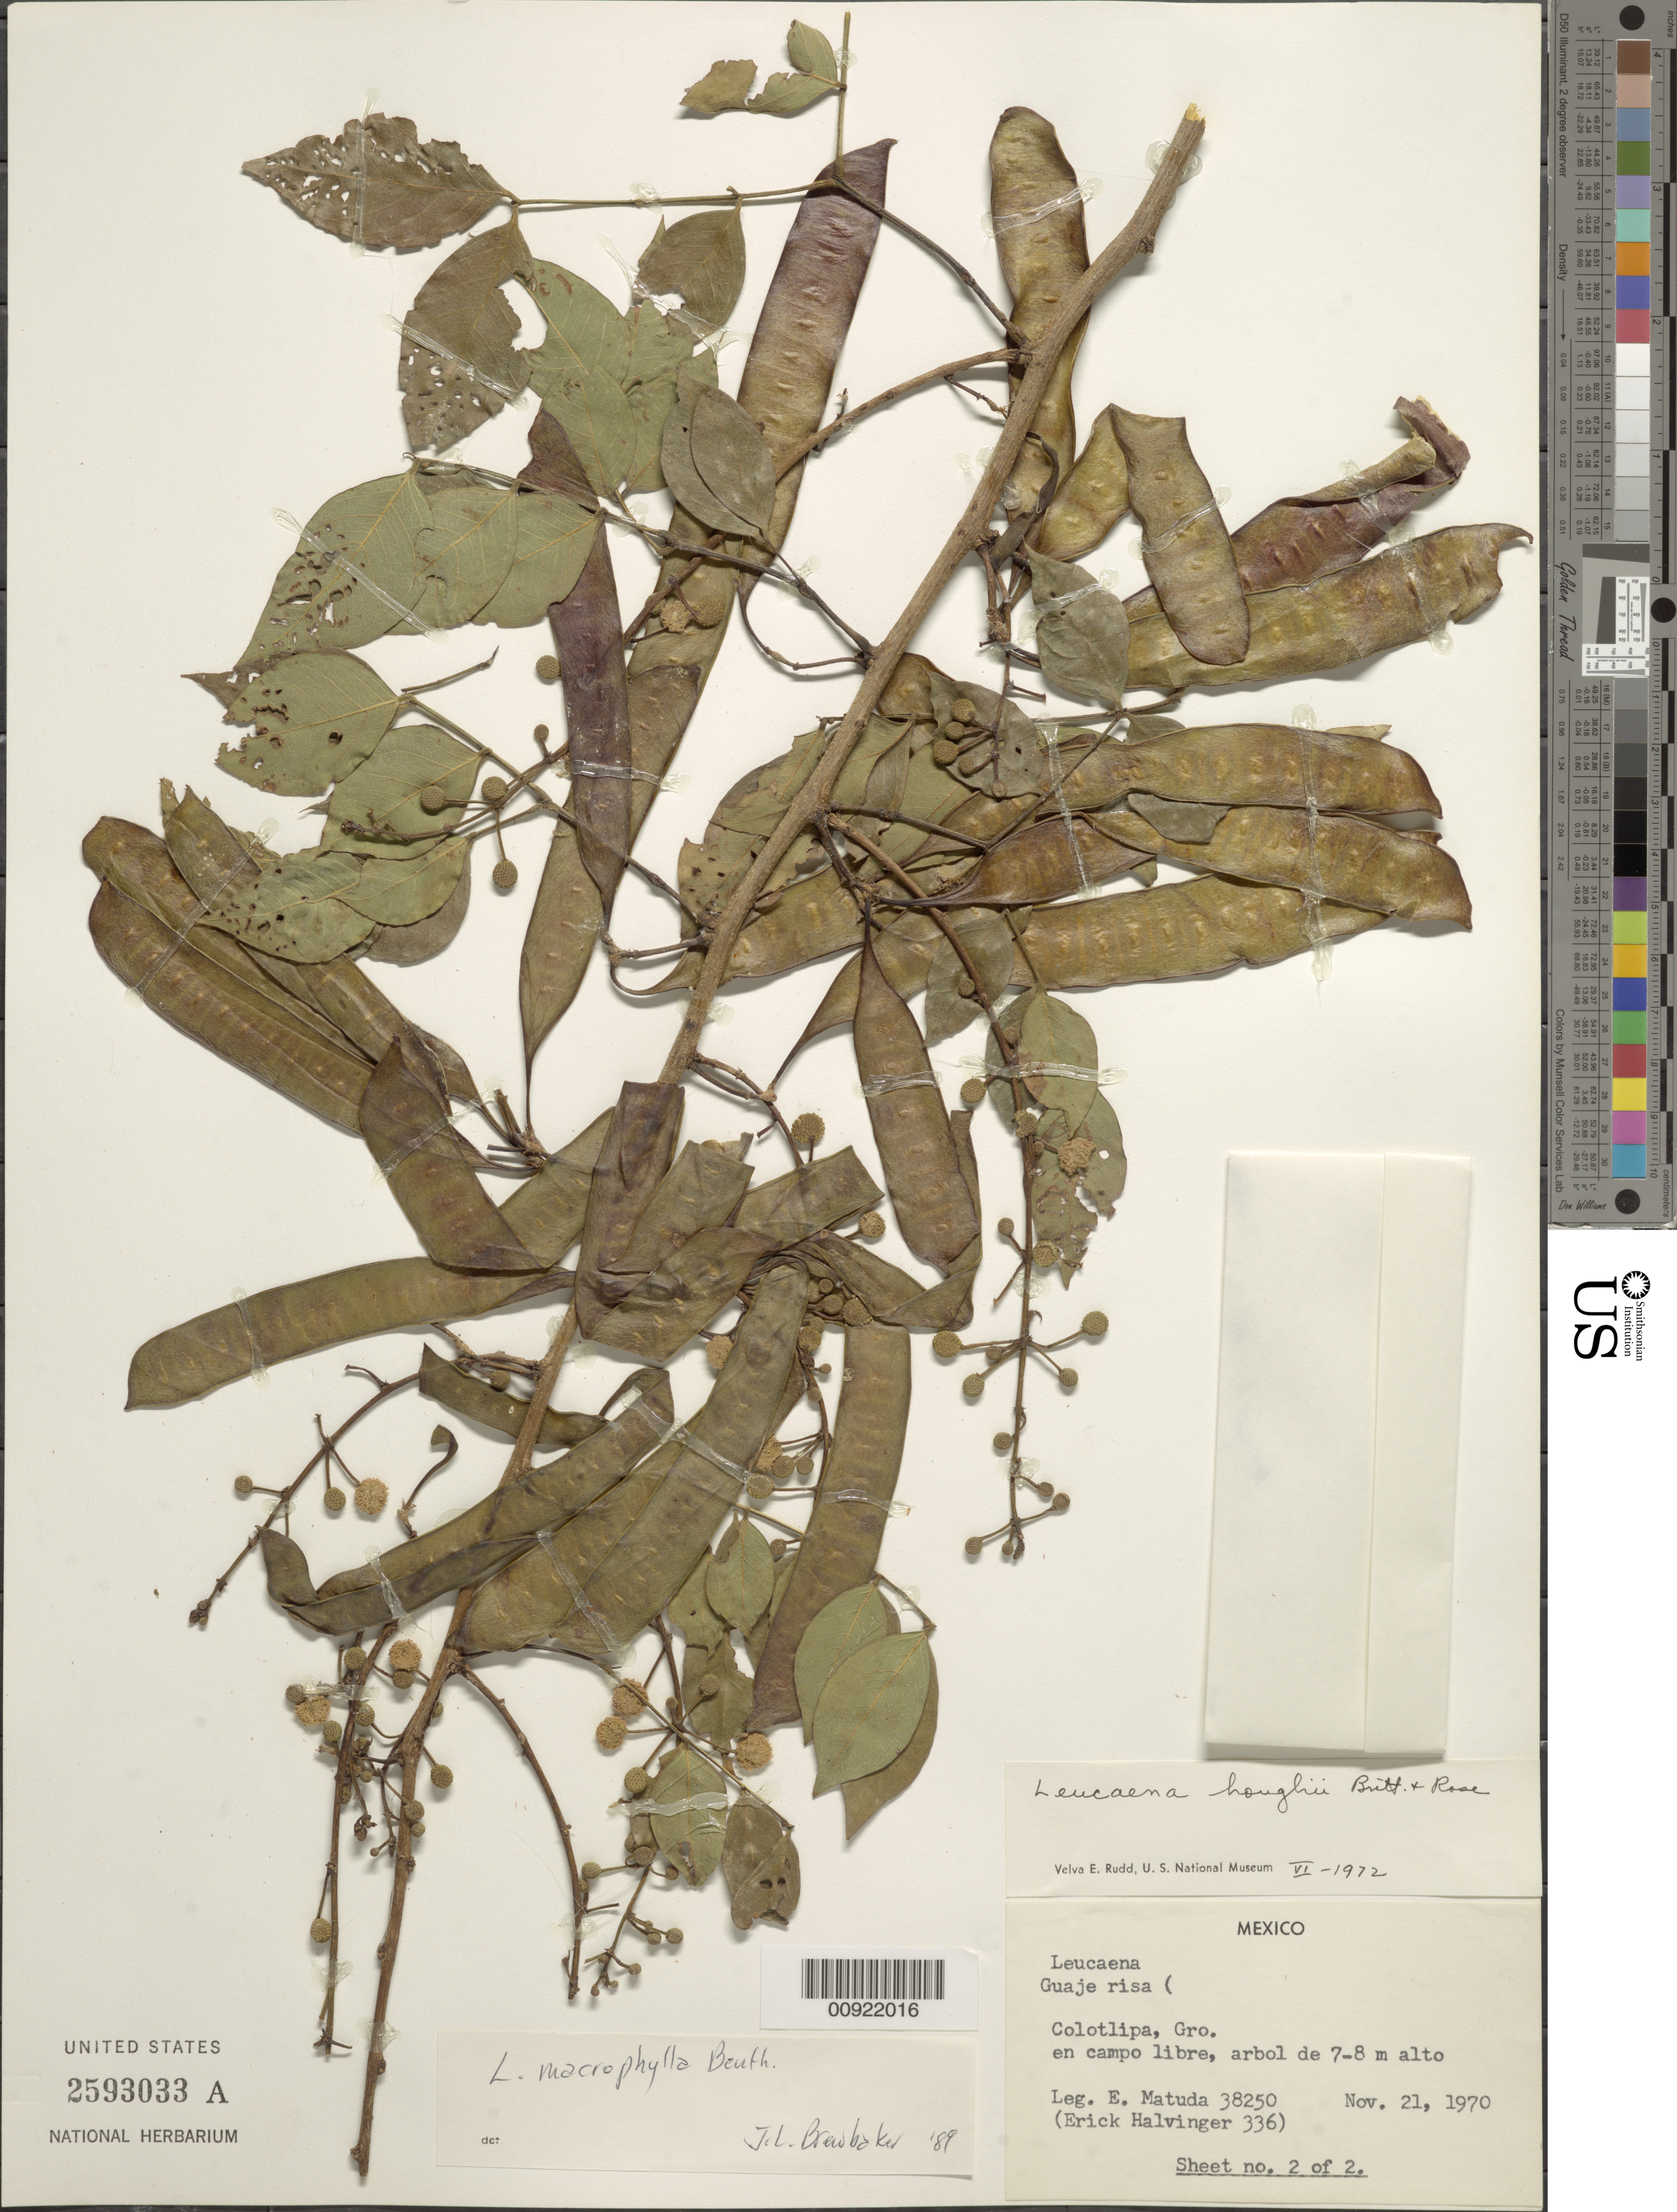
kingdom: Plantae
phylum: Tracheophyta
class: Magnoliopsida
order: Fabales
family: Fabaceae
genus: Leucaena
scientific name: Leucaena macrophylla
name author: Benth.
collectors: E. Matuda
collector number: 38250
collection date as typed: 21 Nov 1970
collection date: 1970-11-21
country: Mexico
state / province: Guerrero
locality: Colotlipa, Guerrero.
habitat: En campo libre.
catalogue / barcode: US 2593033A